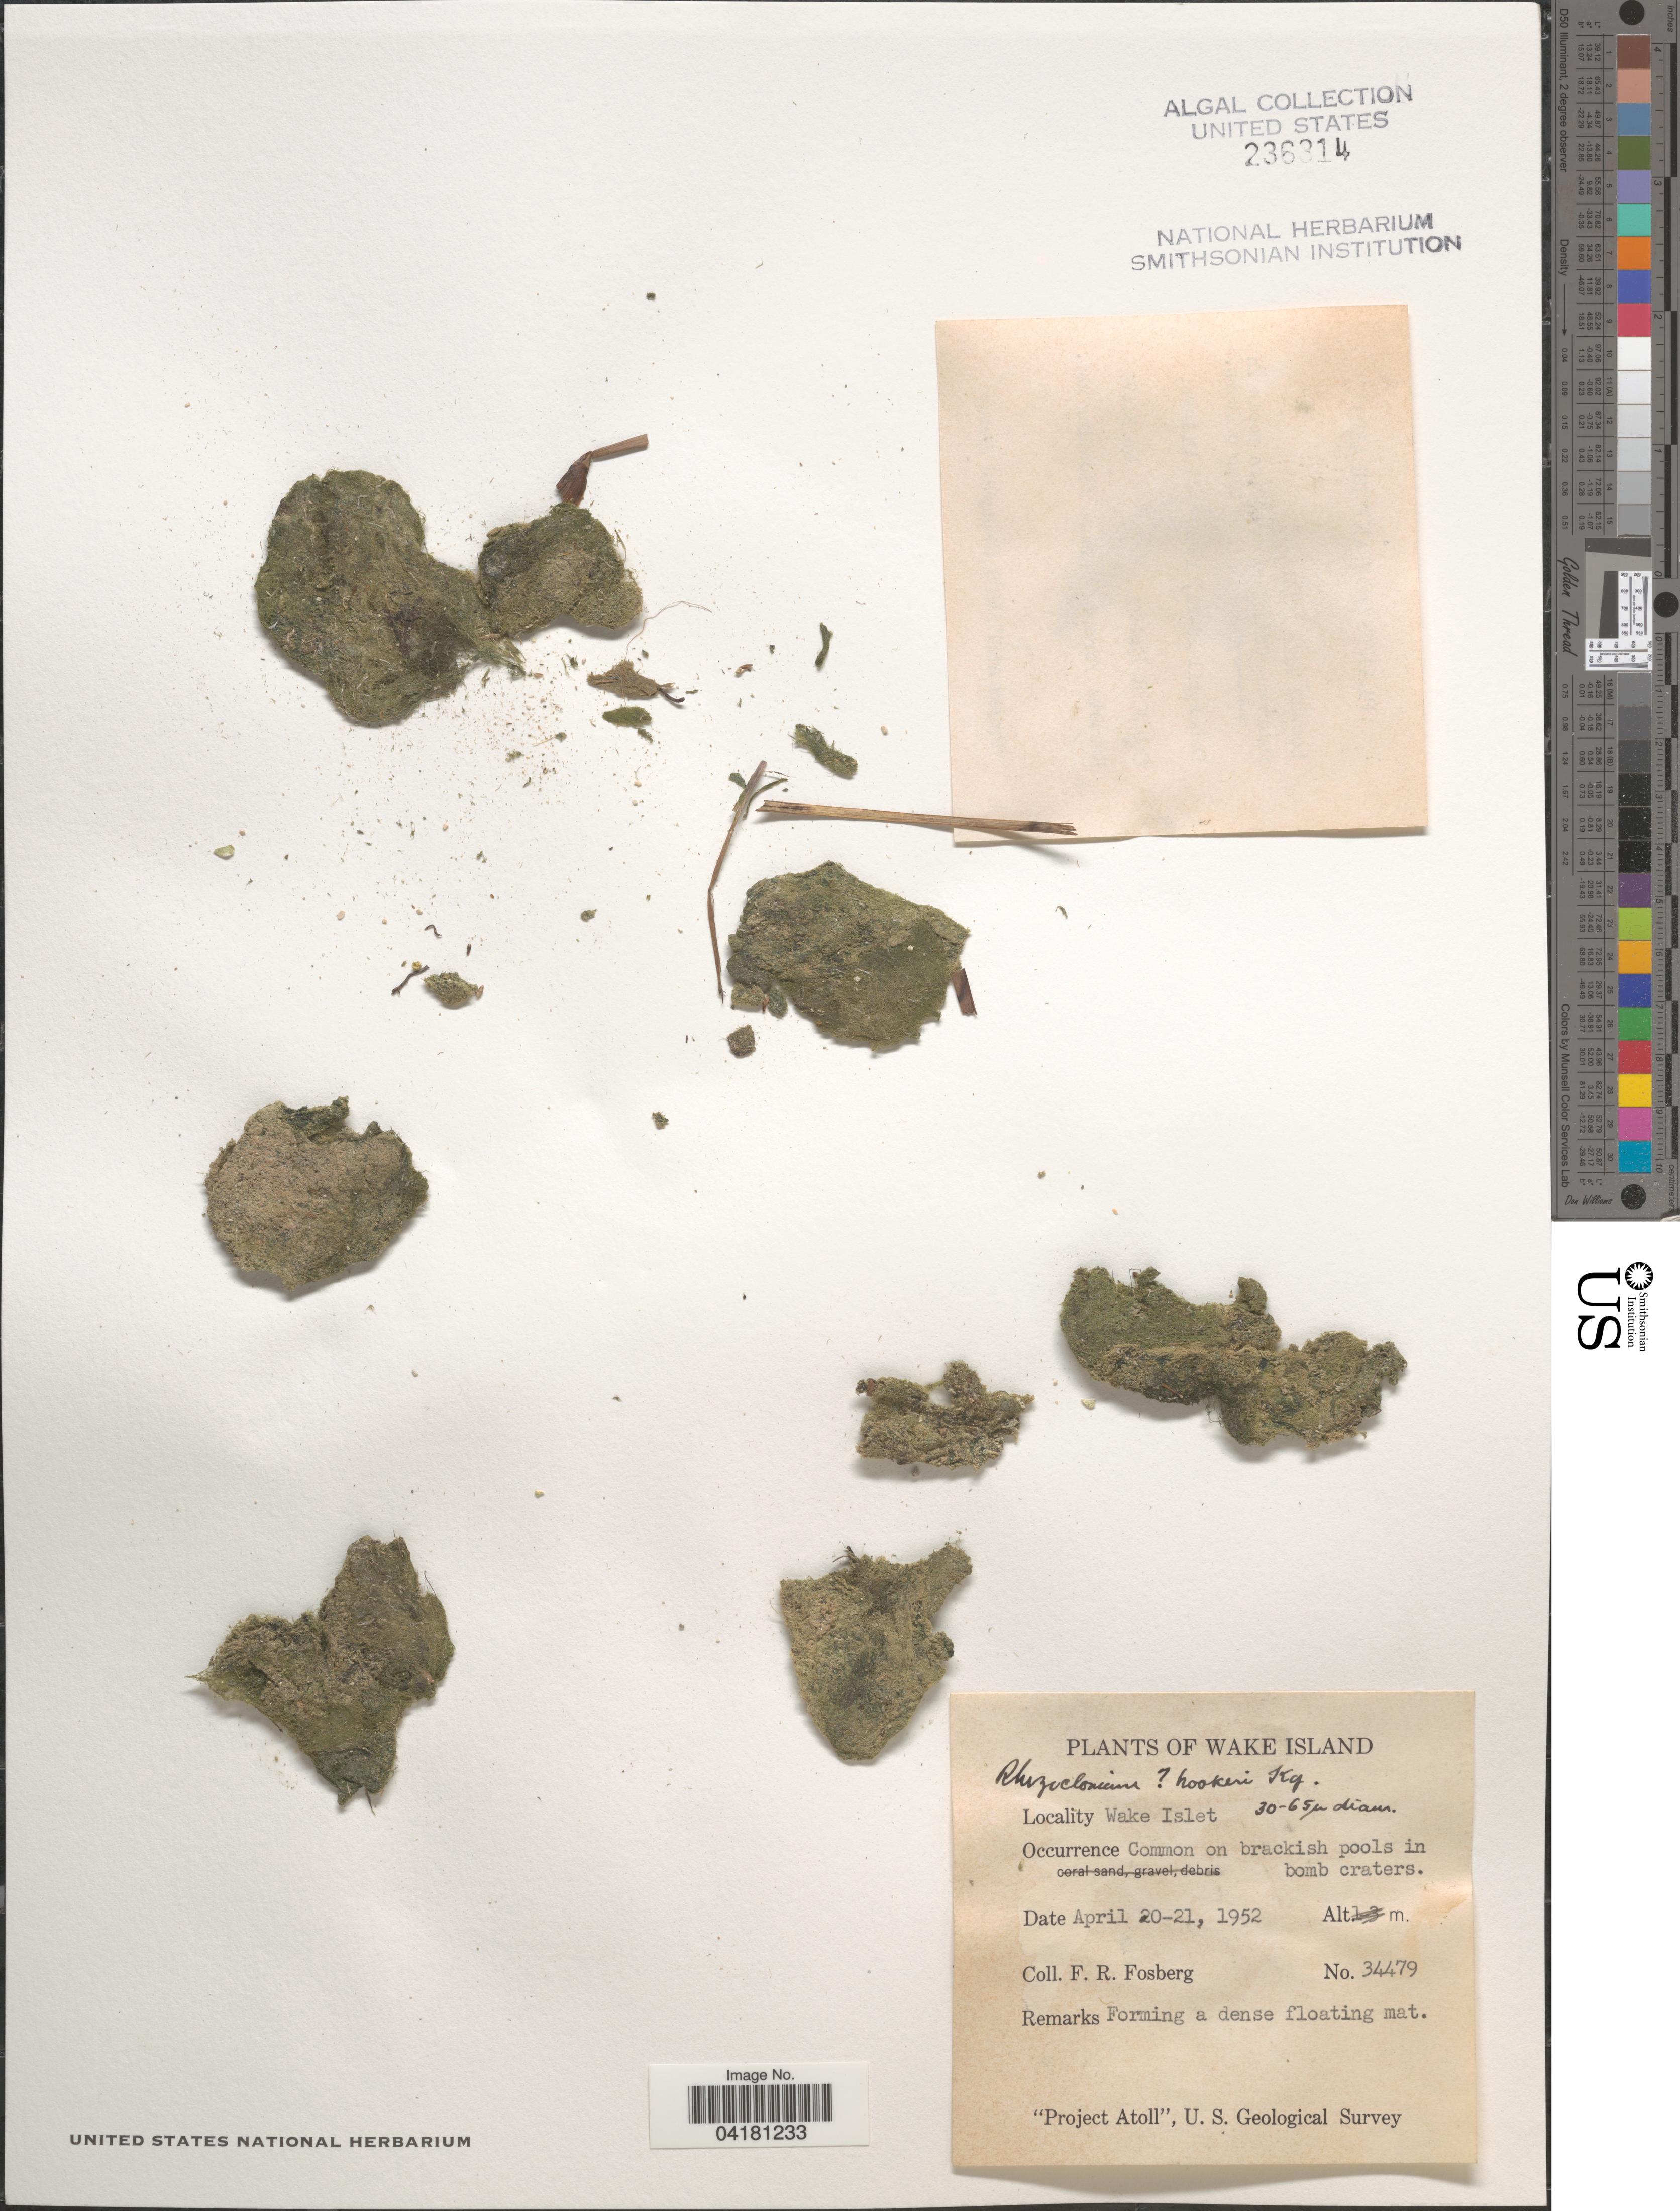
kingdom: Plantae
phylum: Chlorophyta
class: Ulvophyceae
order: Cladophorales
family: Cladophoraceae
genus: Pseudorhizoclonium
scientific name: Pseudorhizoclonium africanum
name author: (Kütz.) C. Boedeker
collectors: F. R. Fosberg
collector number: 34479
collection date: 1952-04-20/1952-04-21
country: U.S. Administered Pacific Islands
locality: Wake Island. Wake Islet. "Project Atoll", U. S. Geological Survey.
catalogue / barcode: US 236314